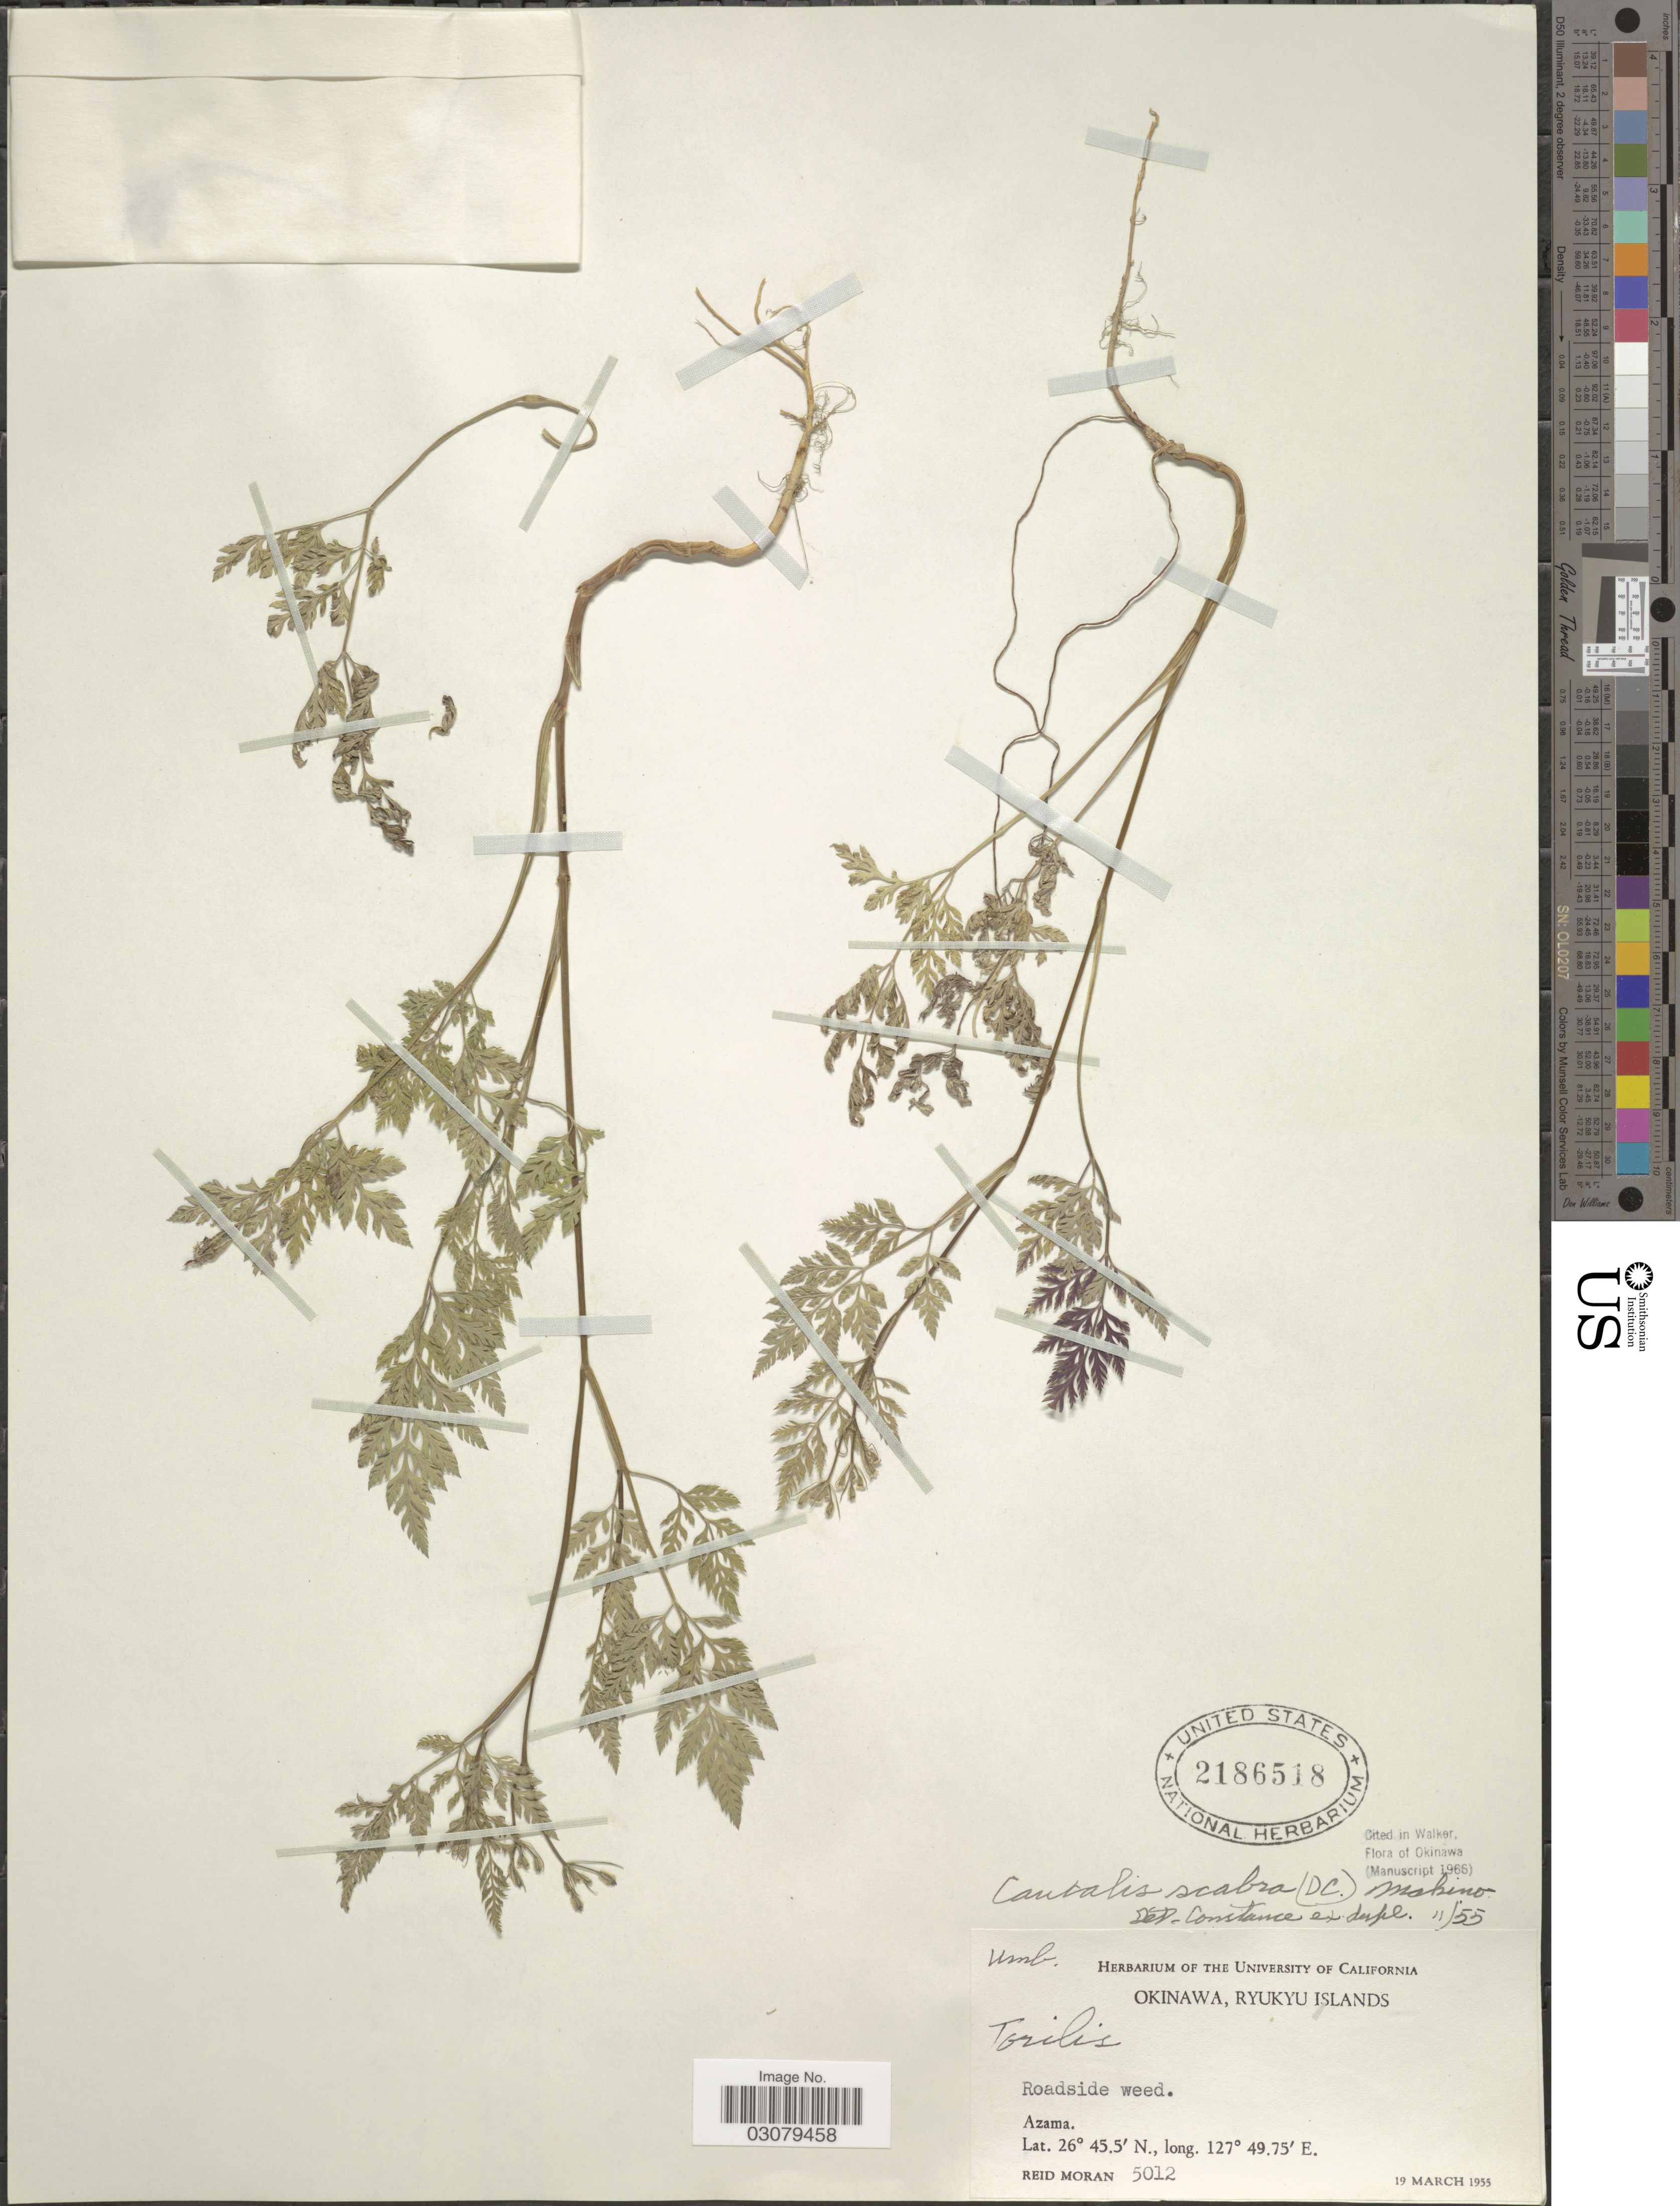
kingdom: Plantae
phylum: Tracheophyta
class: Magnoliopsida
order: Apiales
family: Apiaceae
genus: Torilis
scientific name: Torilis scabra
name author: (Thunb.) DC.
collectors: R. V. Moran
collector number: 5012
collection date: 1955-03-19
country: Japan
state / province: Okinawa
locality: Ryukyu Islands. Azama.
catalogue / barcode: US 2186518